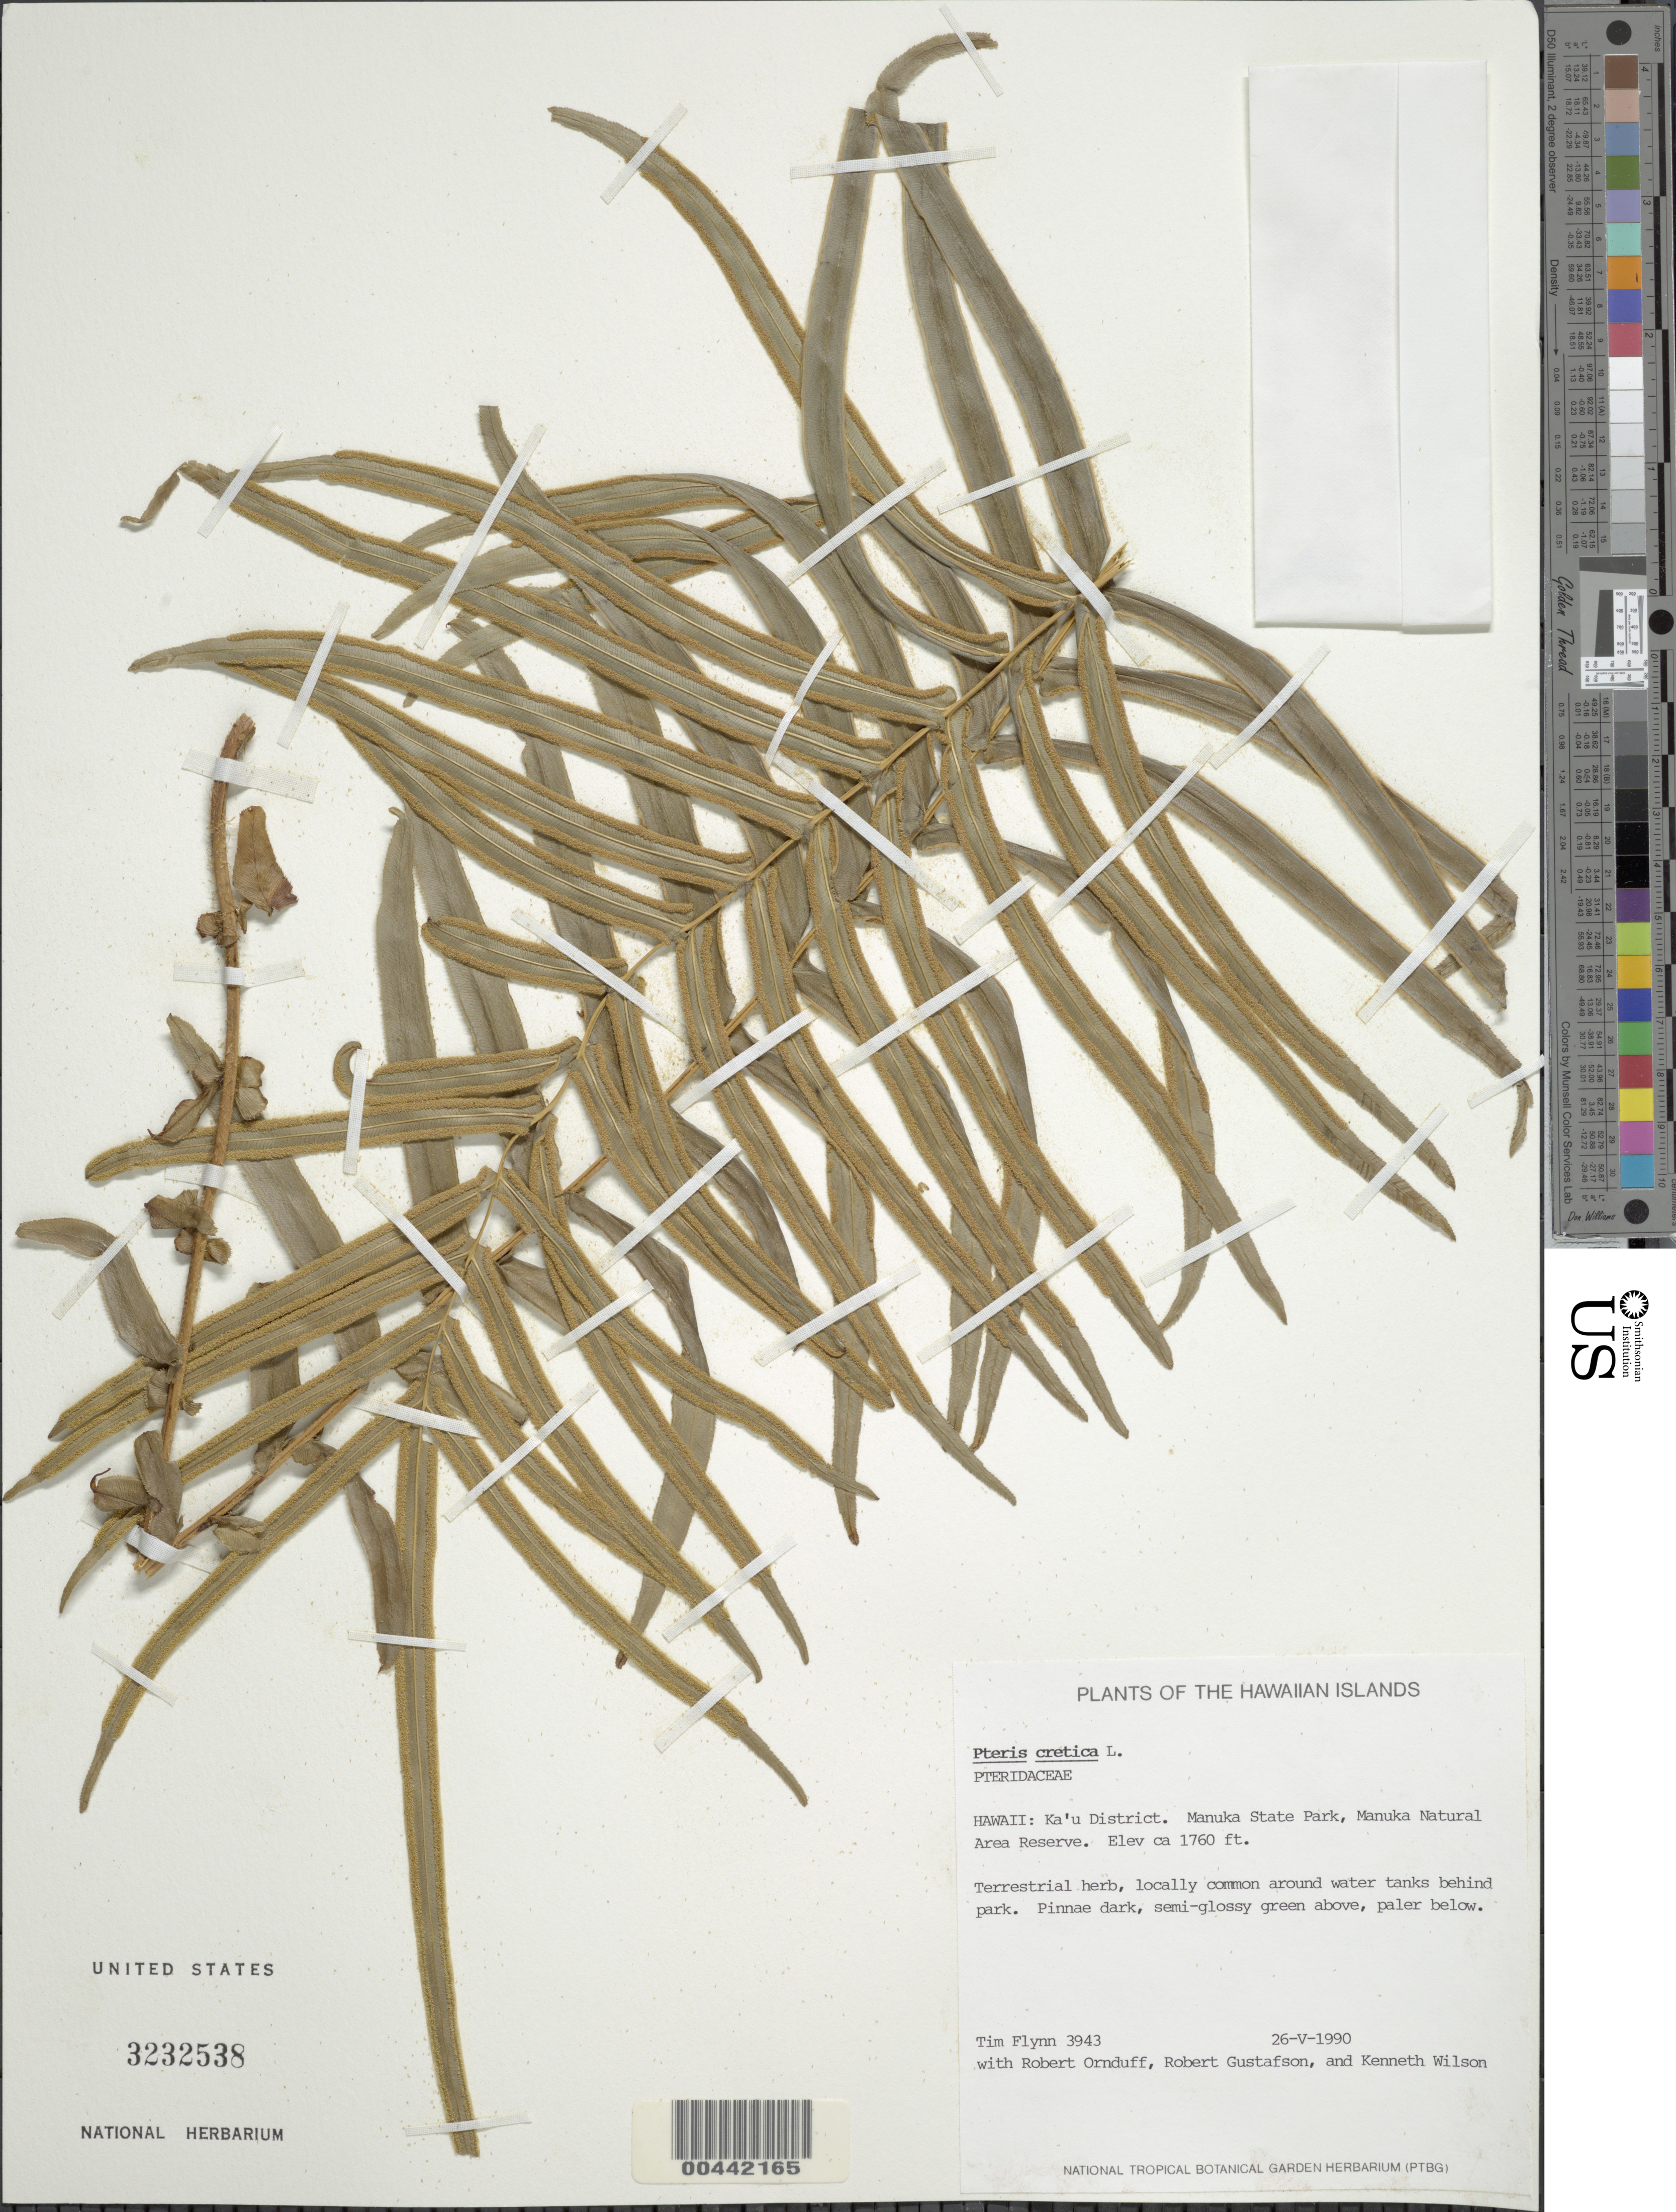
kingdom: Plantae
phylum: Tracheophyta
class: Polypodiopsida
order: Polypodiales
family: Pteridaceae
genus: Pteris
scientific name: Pteris cretica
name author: L.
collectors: T. W. Flynn, R. Ornduff, R. Gustafson & K. Wilson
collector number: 3943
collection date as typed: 26 May 1990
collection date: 1990-05-26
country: United States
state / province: Hawaii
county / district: Hawaii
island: Hawaii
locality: Ka'u Dist., Manuka State Park, Manuka Natural Area Reserve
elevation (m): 536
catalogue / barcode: US 3232538